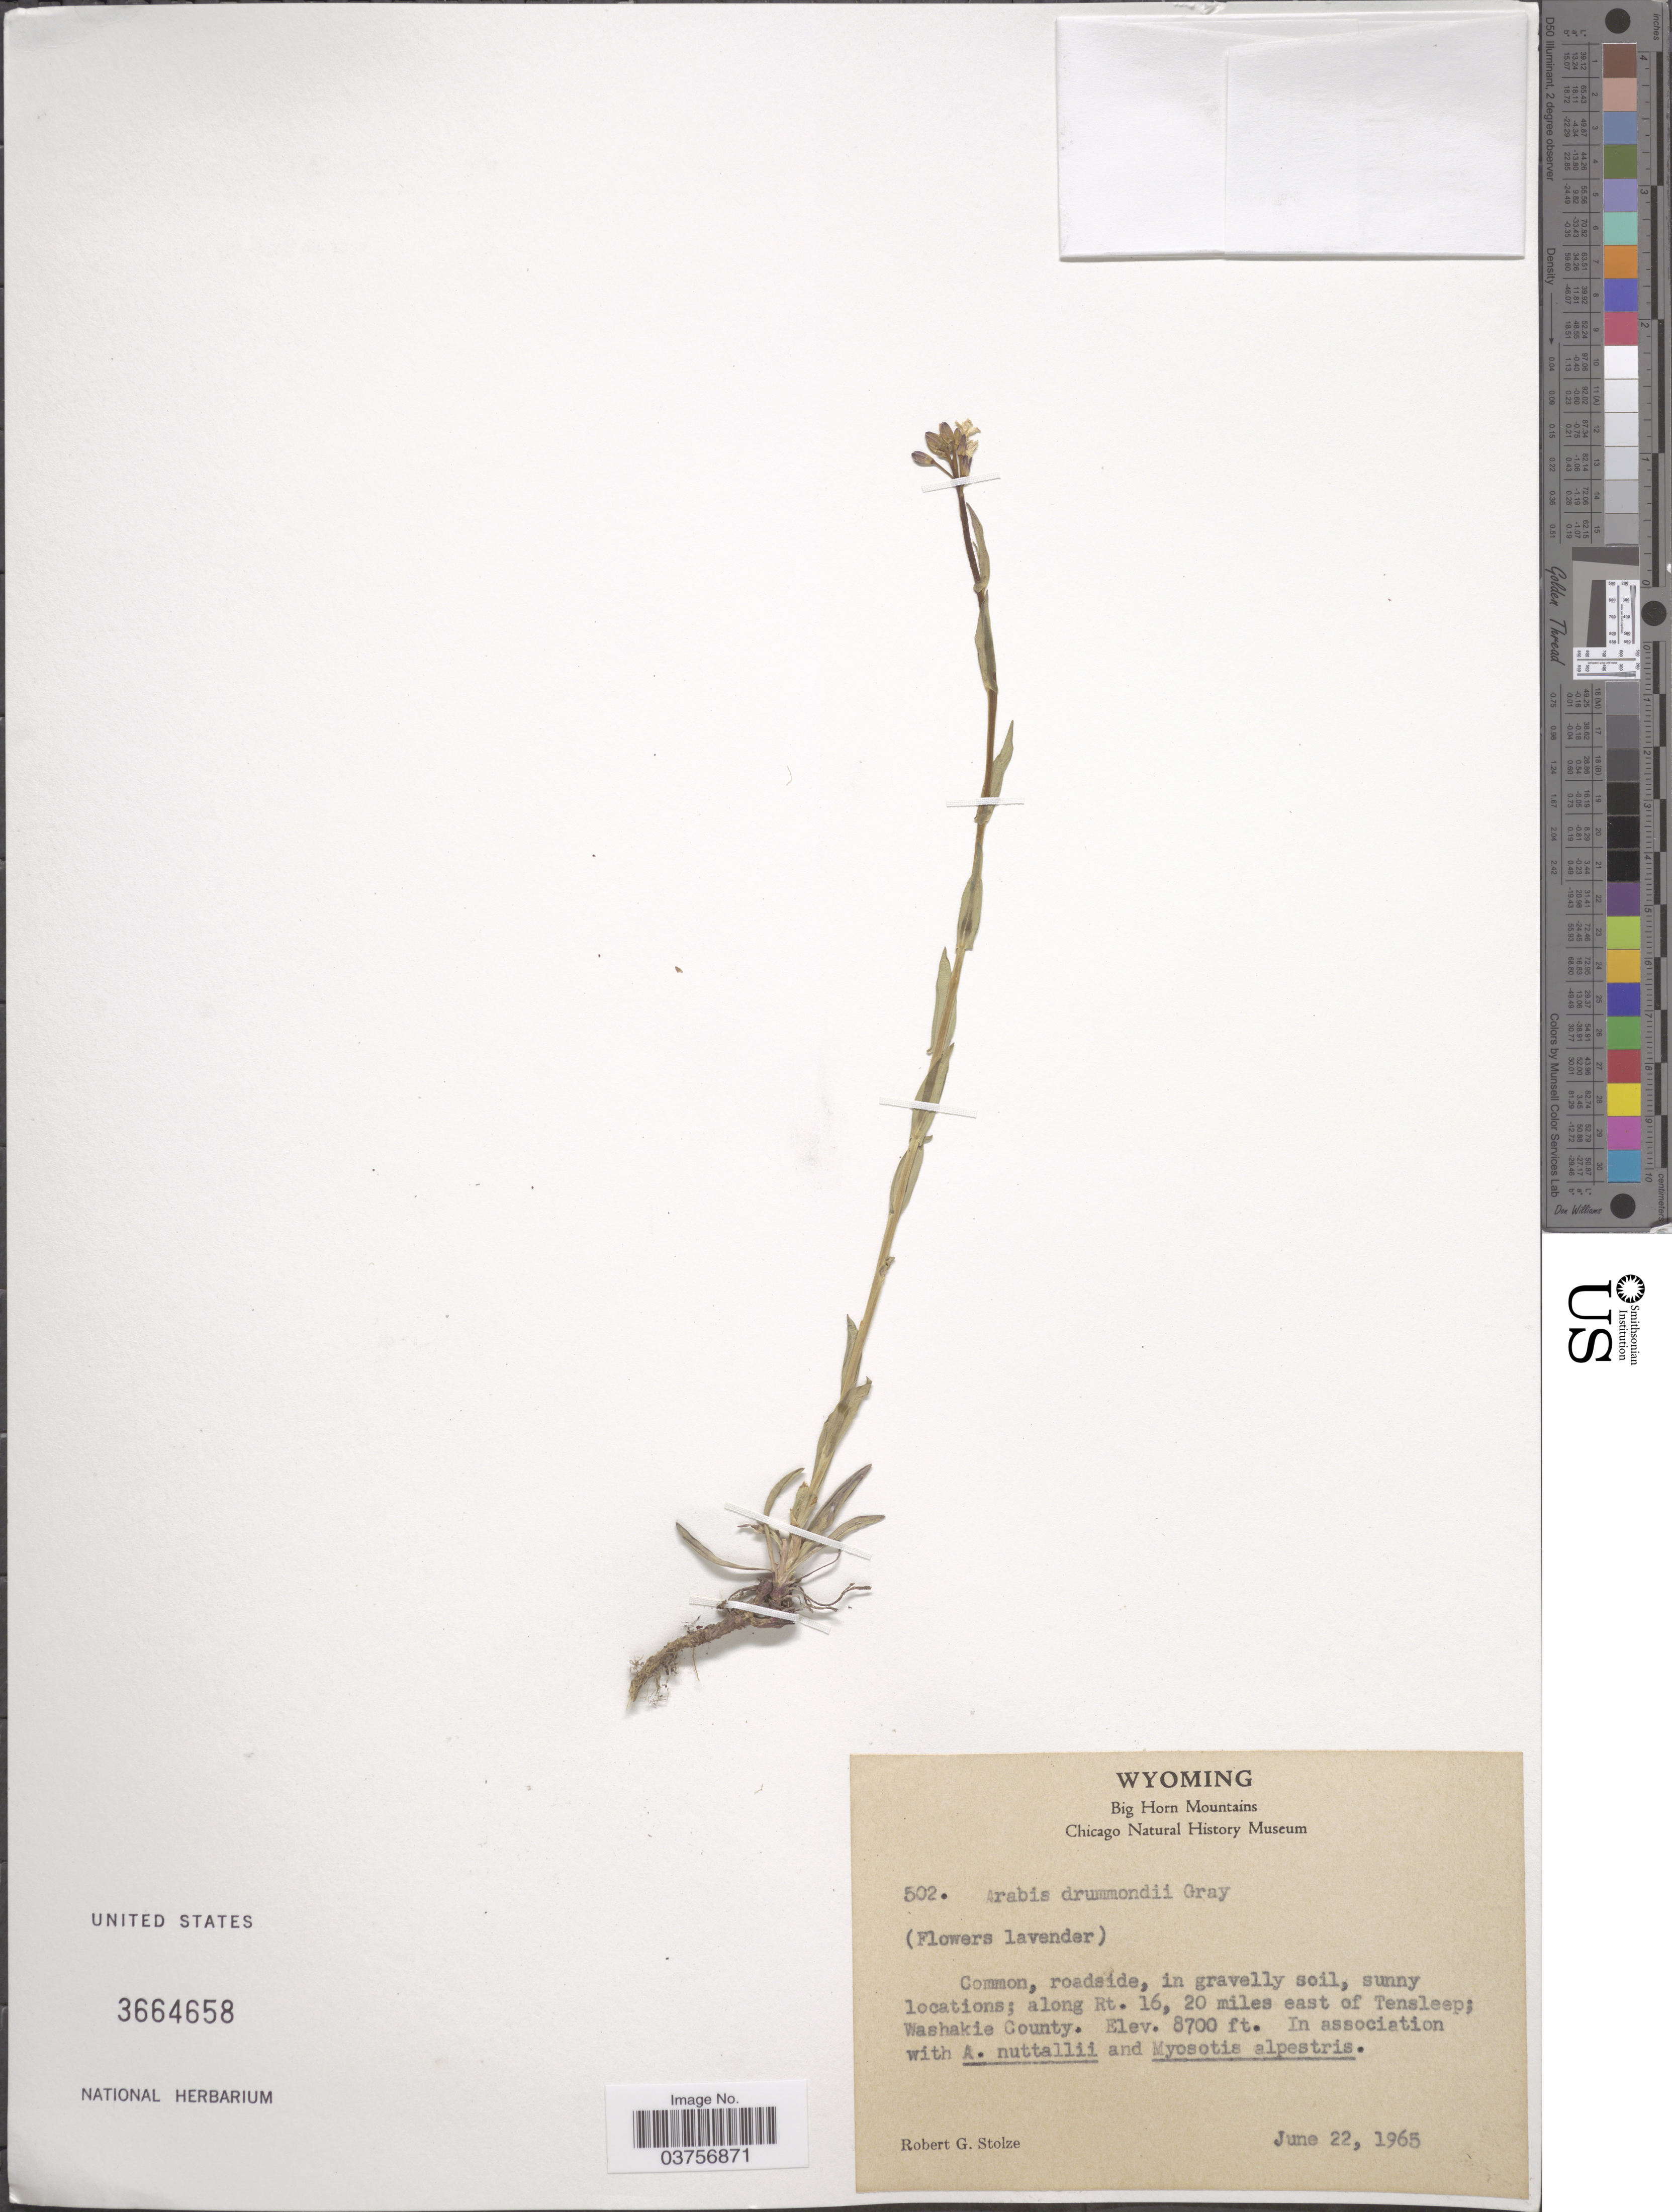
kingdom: Plantae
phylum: Tracheophyta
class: Magnoliopsida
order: Brassicales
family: Brassicaceae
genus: Arabis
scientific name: Arabis drummondii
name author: A. Gray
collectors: R. G. Stolze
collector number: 502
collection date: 1965-06-22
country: United States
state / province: Wyoming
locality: Big Horn Mountains. Common, roadside, in gravelly soil, sunny locations; along Rt. 16, 20 miles east of Tensleep; Washakie County.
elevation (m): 2652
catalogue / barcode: US 3664658